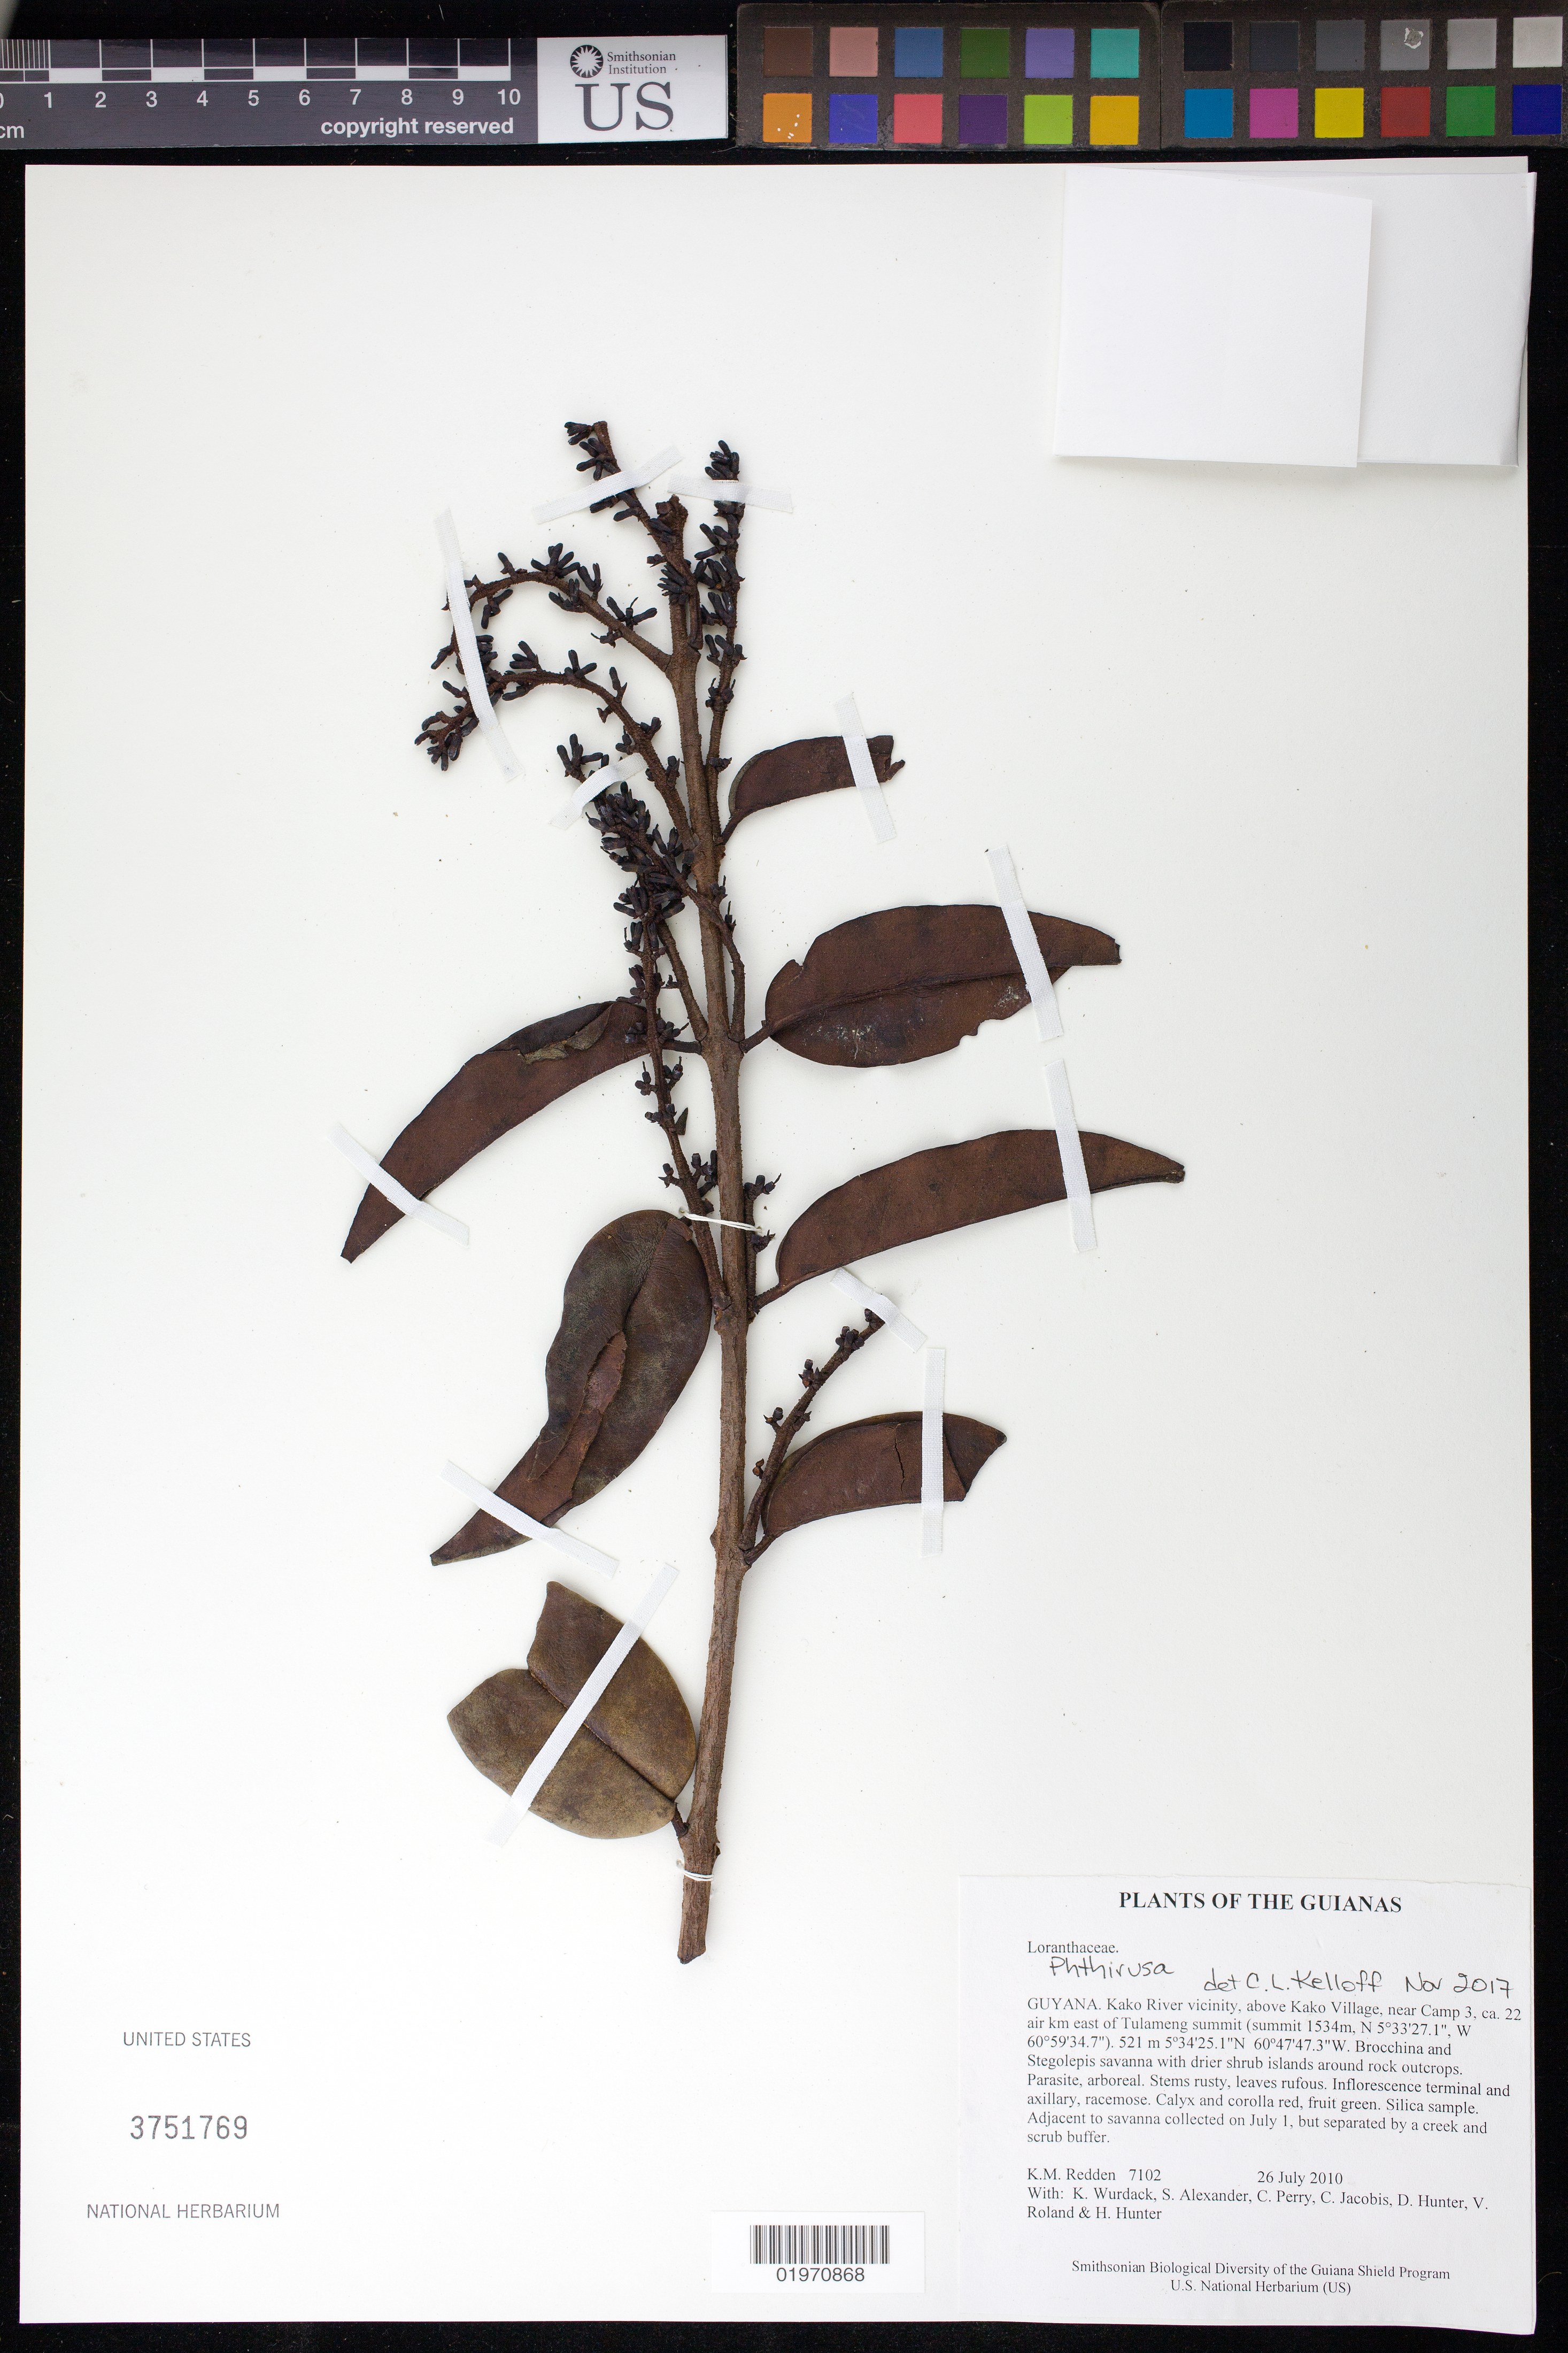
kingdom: Plantae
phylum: Tracheophyta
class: Magnoliopsida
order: Santalales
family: Loranthaceae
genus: Phthirusa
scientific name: Phthirusa sp.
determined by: Kelloff, Carol L.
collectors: K. M. Redden, K. Wurdack, S. N. Alexander, C. Perry, C. Jacobis, D. Hunter, V. Roland & H. Hunter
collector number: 7102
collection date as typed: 26 July 2010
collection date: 2010-07-26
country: Guyana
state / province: Cuyuni-Mazaruni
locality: Kako River vicinity, above Kako Village, near Camp 3, ca. 22 air km east of Tulameng summit (summit 1534m, N 5°33'27.1", W 60°59'34.7")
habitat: Brocchina and Stegolepis savanna with drier shrub islands around rock outcrops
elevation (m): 521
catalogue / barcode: US 3751769